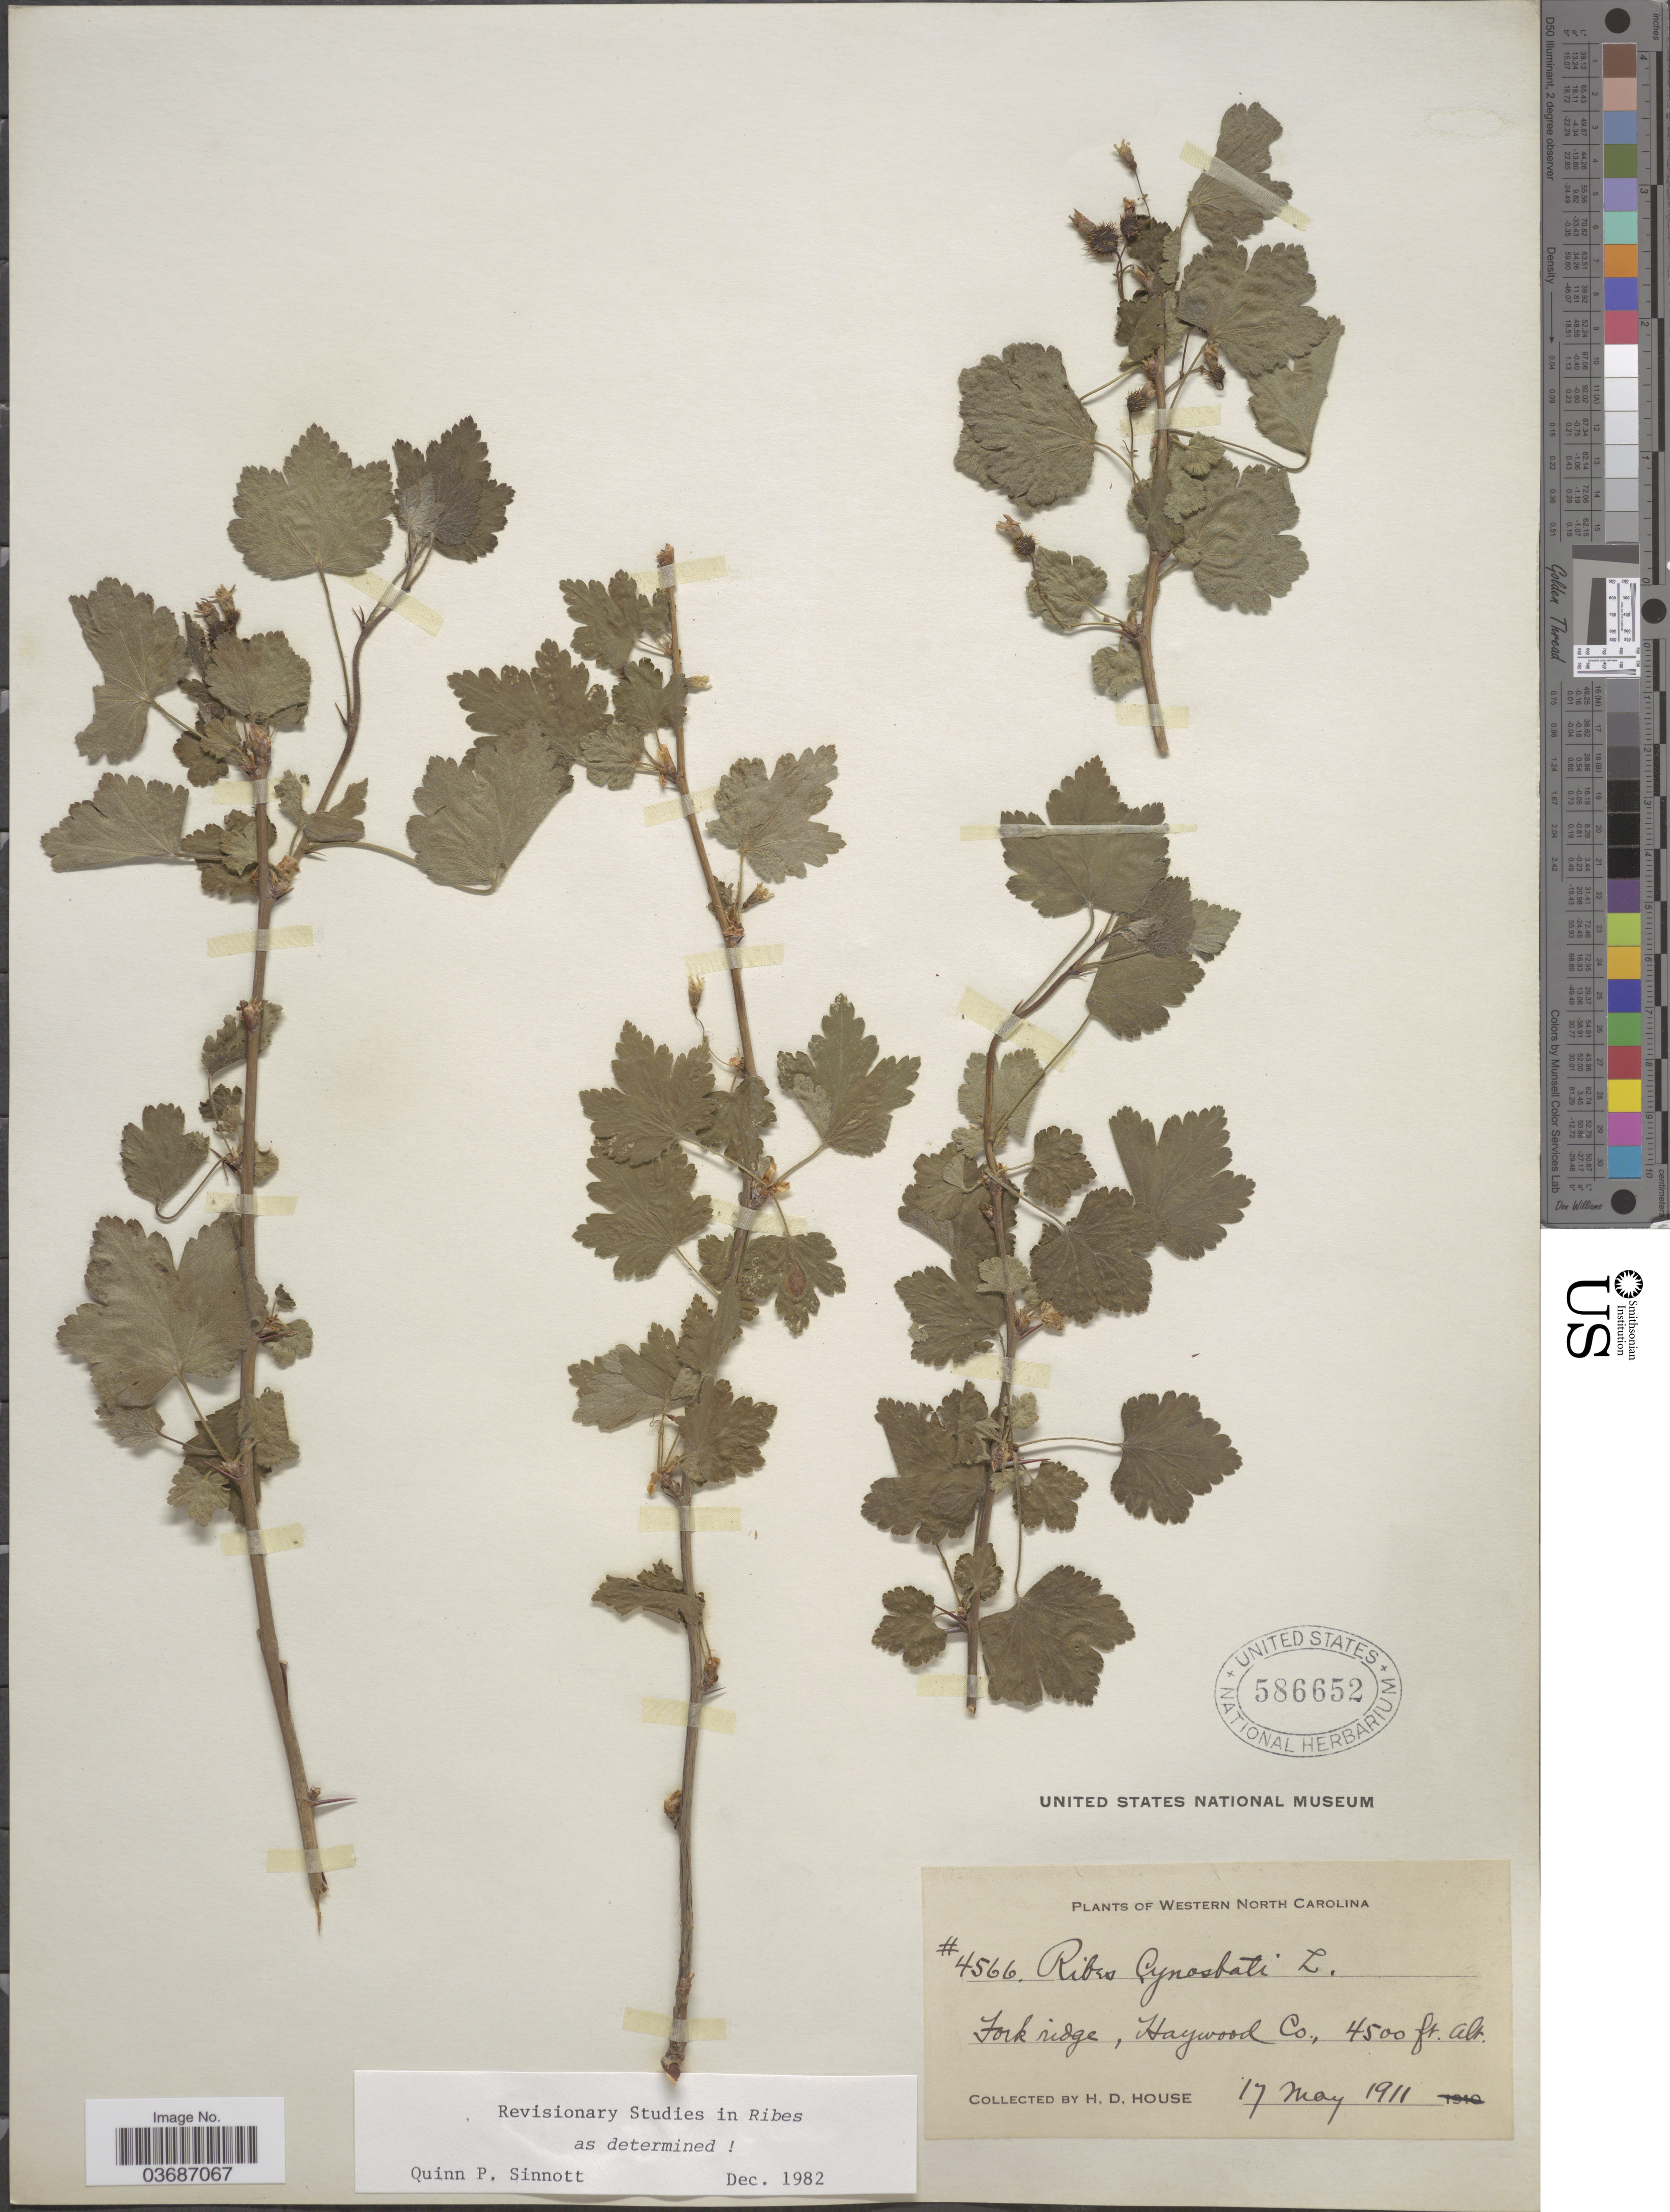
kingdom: Plantae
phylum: Tracheophyta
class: Magnoliopsida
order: Saxifragales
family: Grossulariaceae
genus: Ribes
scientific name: Ribes cynosbati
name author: L.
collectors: H. D. House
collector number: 4566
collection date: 1911-05-17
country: United States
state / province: North Carolina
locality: Western North Carolina. Fork ridge, Haywood Co.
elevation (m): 1372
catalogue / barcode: US 586652